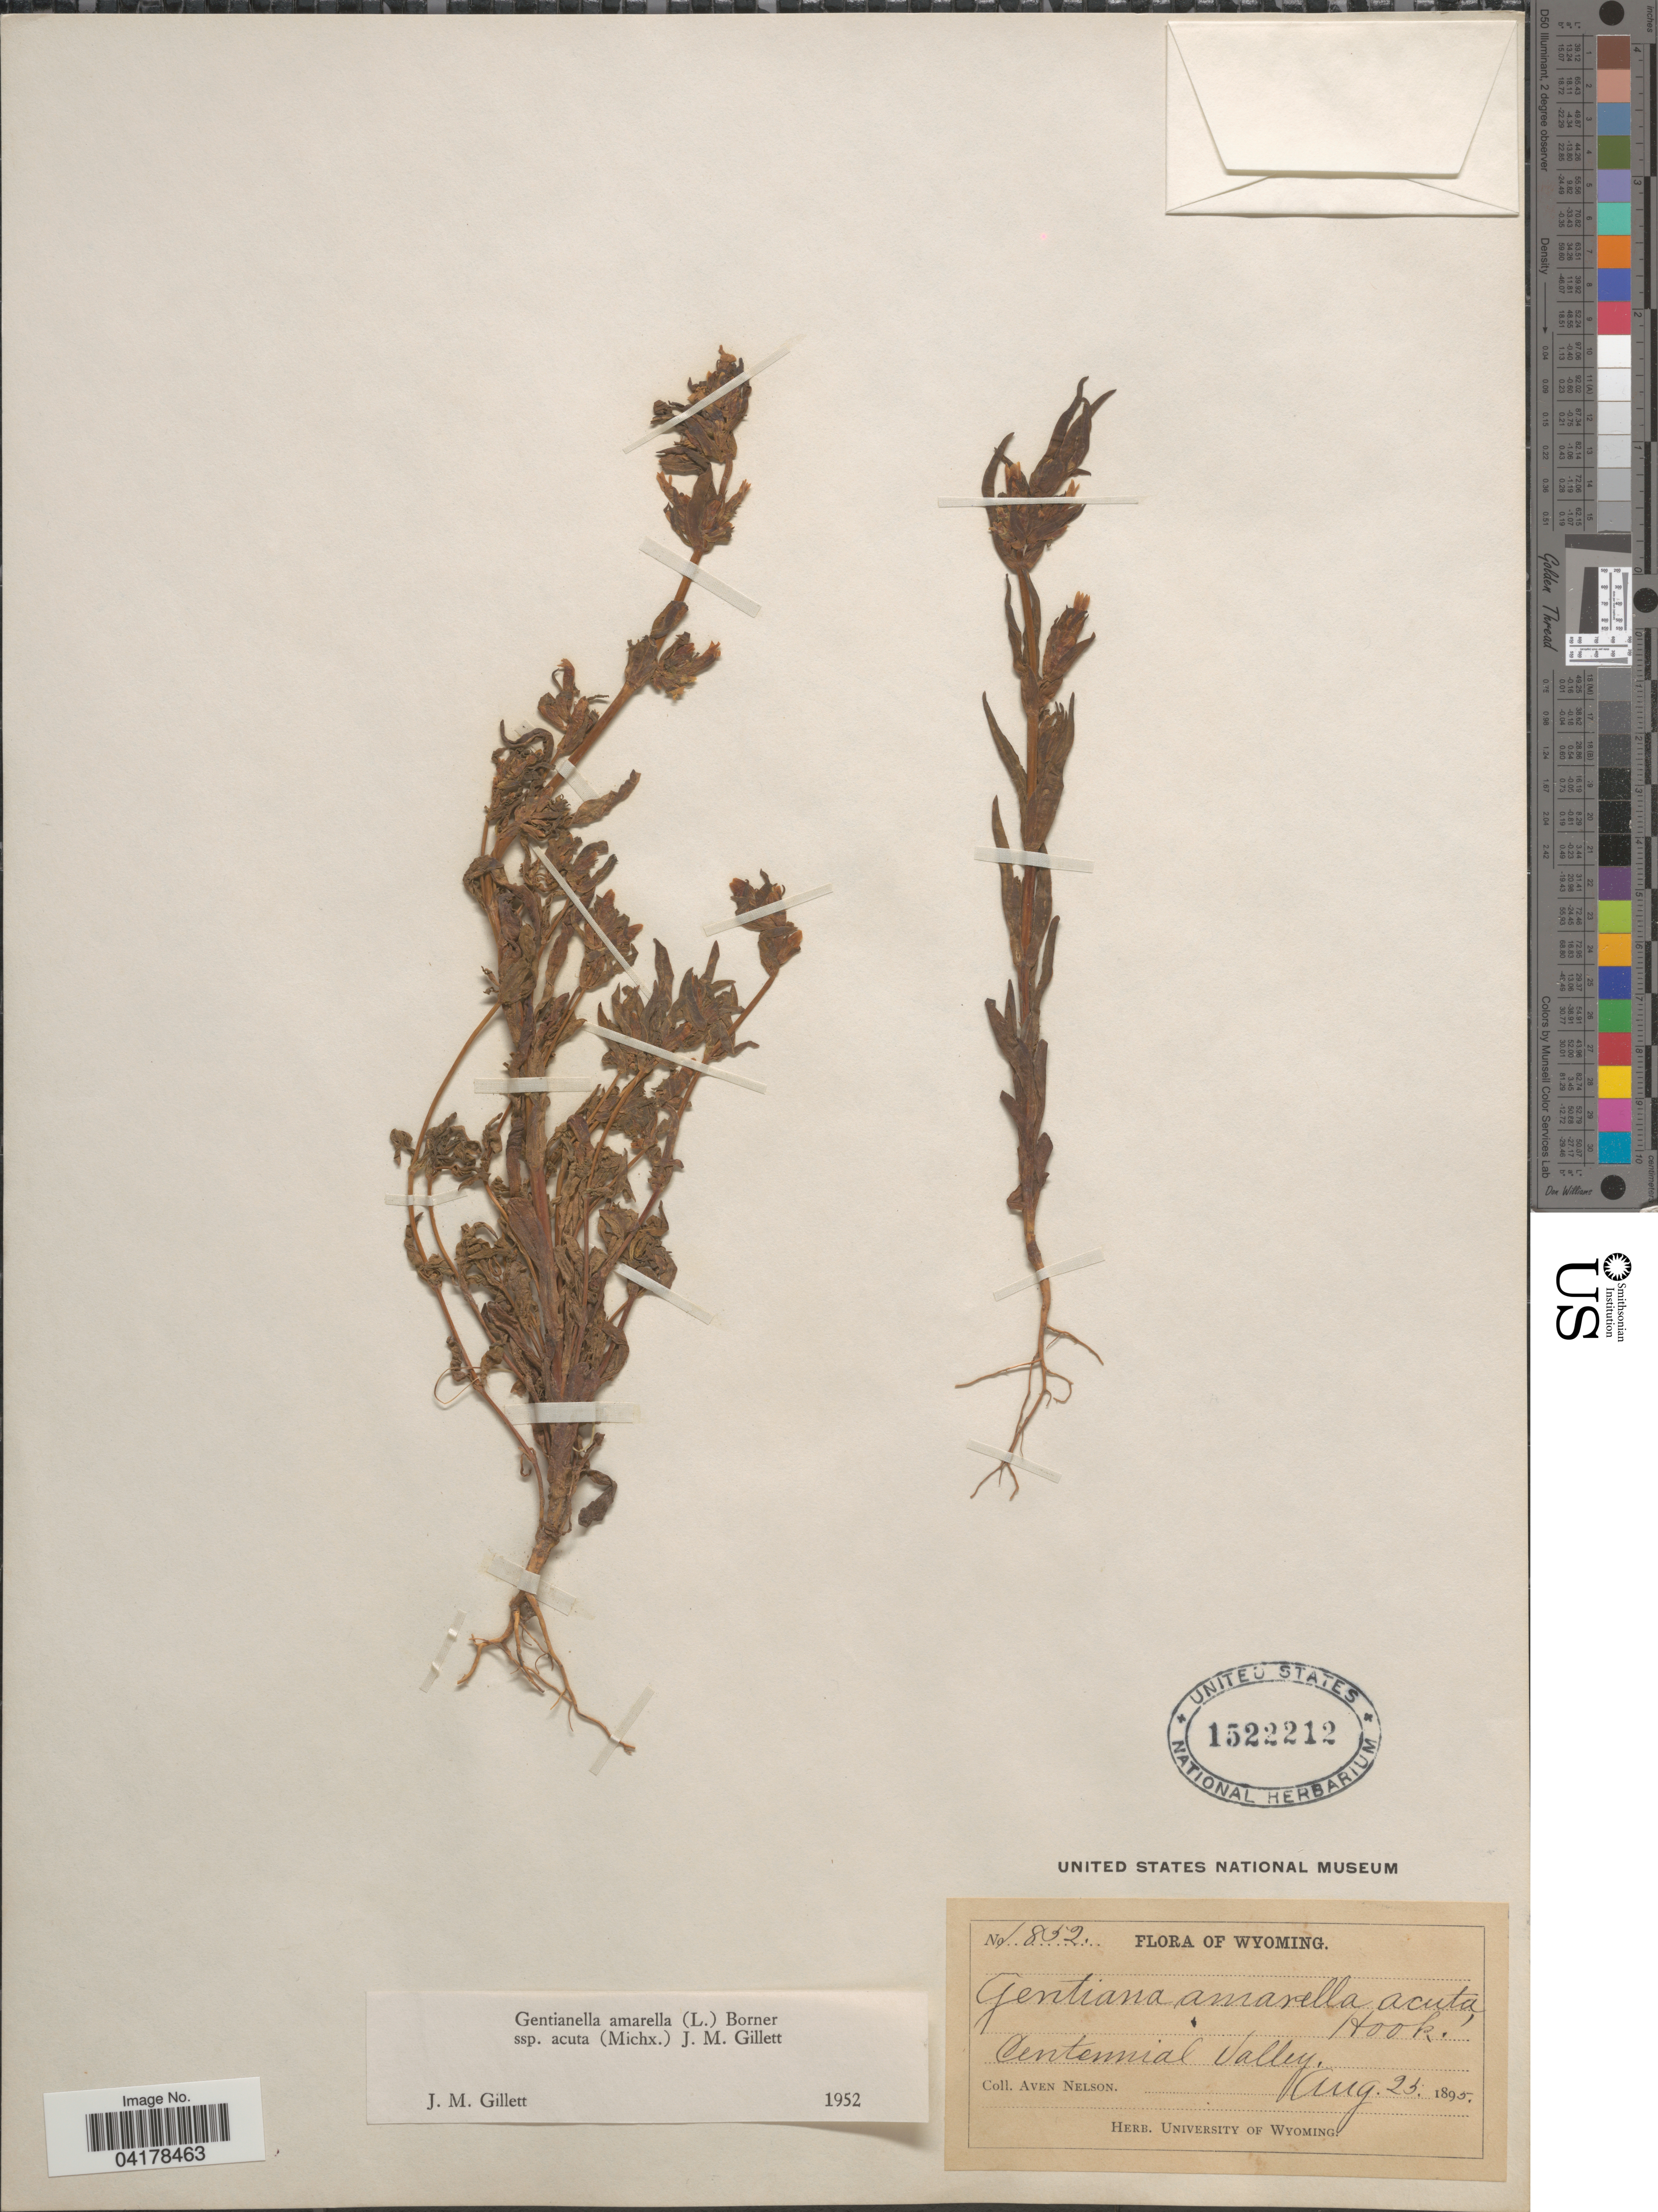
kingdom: Plantae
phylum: Tracheophyta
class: Magnoliopsida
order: Gentianales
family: Gentianaceae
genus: Gentianella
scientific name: Gentianella amarella subsp. acuta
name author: (Michx.) J.M. Gillett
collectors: A. Nelson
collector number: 1852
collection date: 1895-08-23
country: United States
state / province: Wyoming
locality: Centennial Valley.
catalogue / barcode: US 1522212